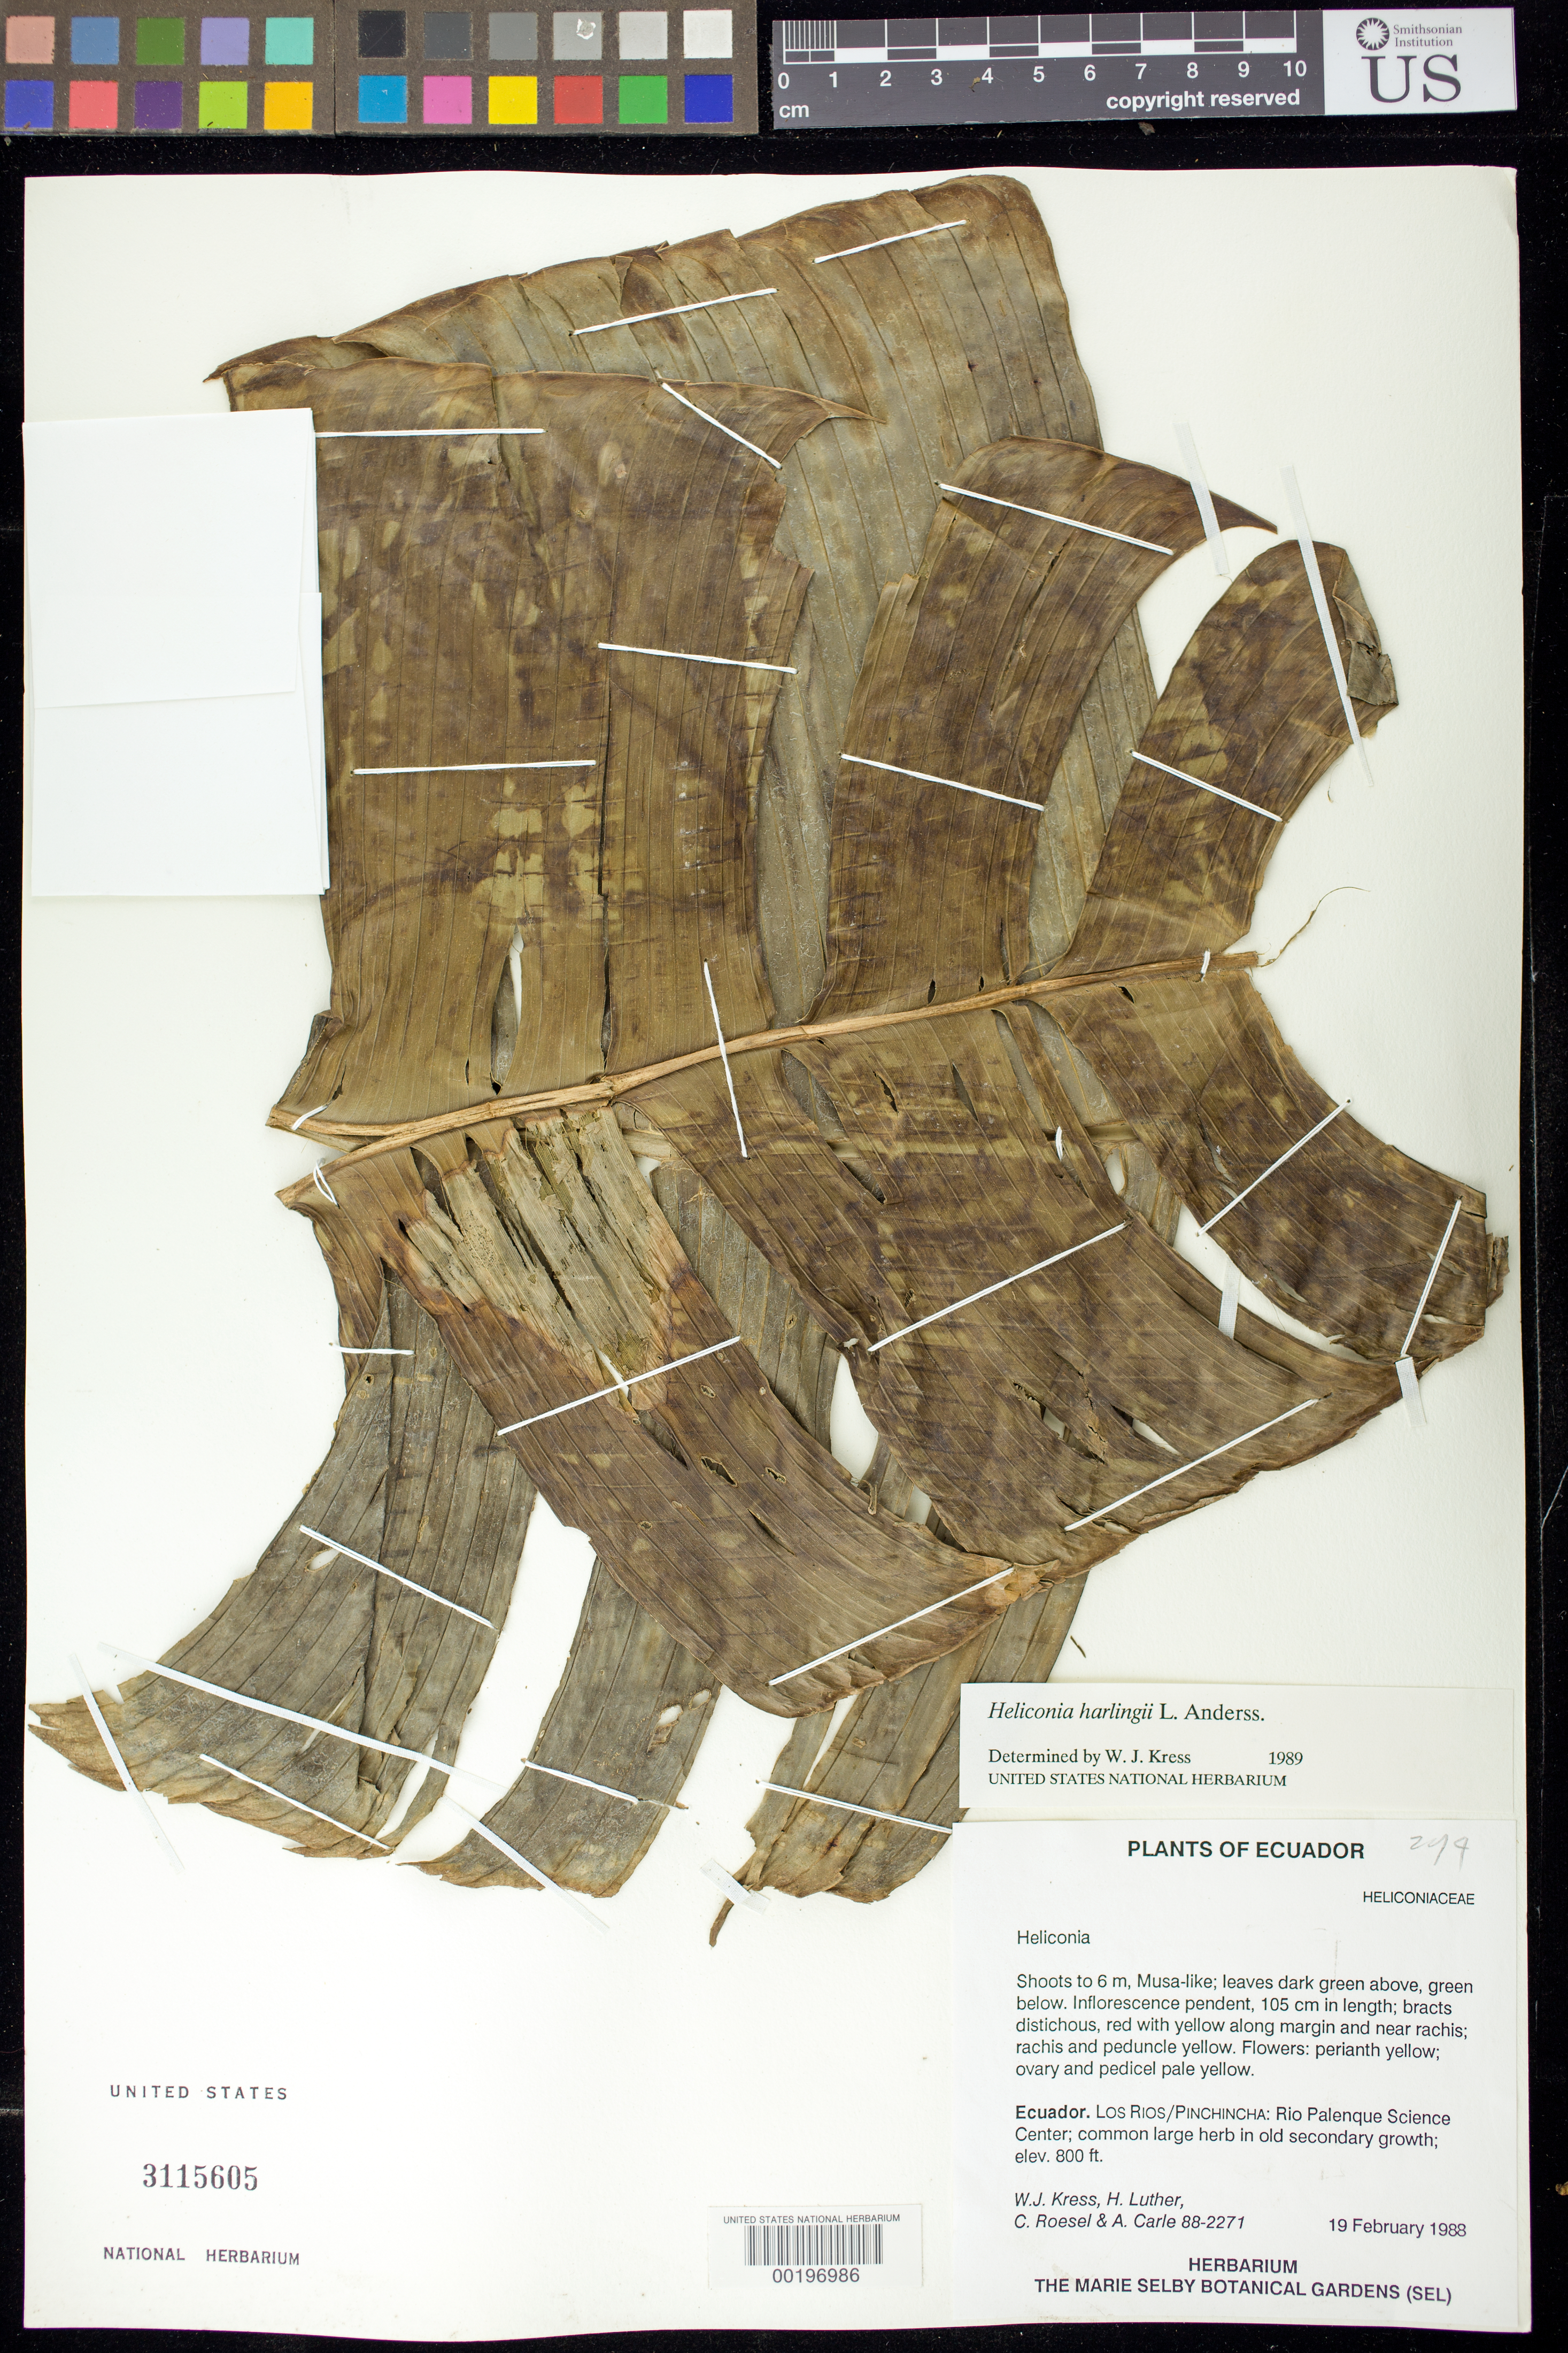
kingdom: Plantae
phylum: Tracheophyta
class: Liliopsida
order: Zingiberales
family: Heliconiaceae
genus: Heliconia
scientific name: Heliconia harlingii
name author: L. Andersson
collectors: W. J. Kress, Harry E. Luther, C. S. Roesel & A. Carle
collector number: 88-2271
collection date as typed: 19 Feb 1988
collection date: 1988-02-19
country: Ecuador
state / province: Los Ríos / Pichincha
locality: Rio palenque science center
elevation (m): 800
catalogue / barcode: US 3115605